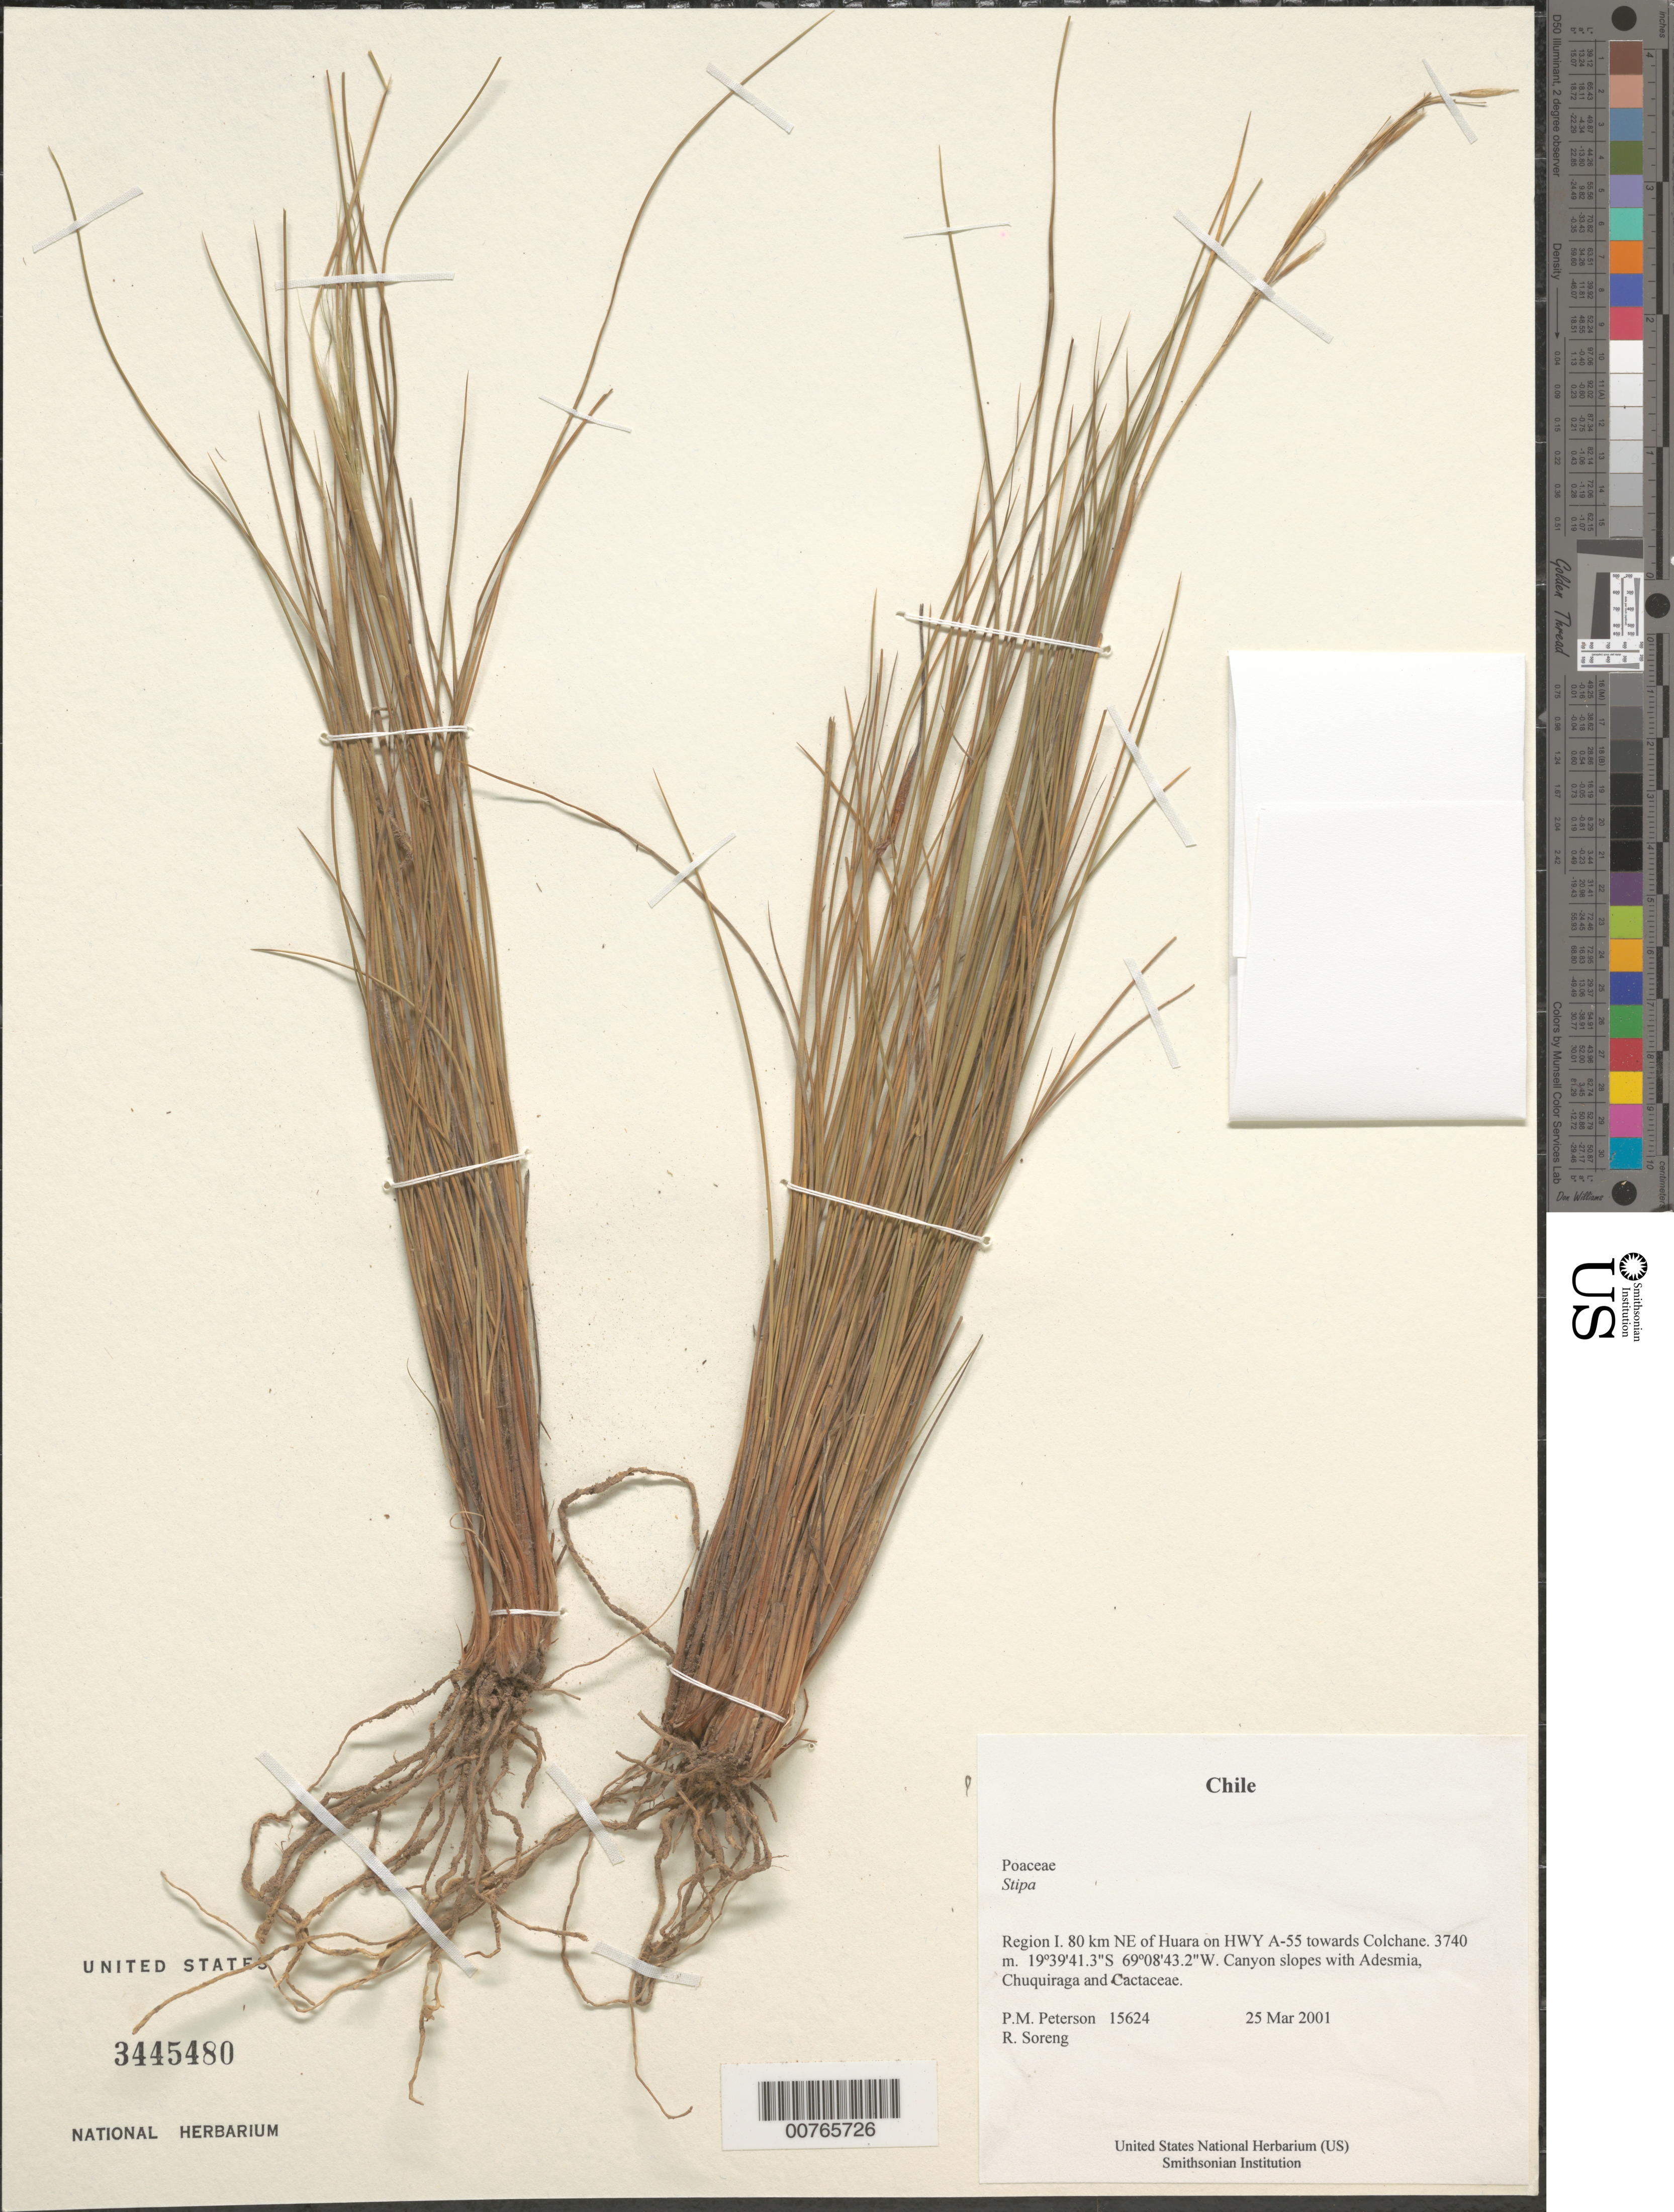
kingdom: Plantae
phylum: Tracheophyta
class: Liliopsida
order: Poales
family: Poaceae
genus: Stipa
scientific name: Stipa sp.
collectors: P. M. Peterson & R. J. Soreng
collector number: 15624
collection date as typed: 25 Mar 2001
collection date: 2001-03-25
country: Chile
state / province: Tarapacá (I)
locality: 80 km NE of Huara on HWY A-55 towards Colchane.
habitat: Canyon slopes with Adesmia, Chuquiraga and Cactaceae.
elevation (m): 3740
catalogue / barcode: US 3445480